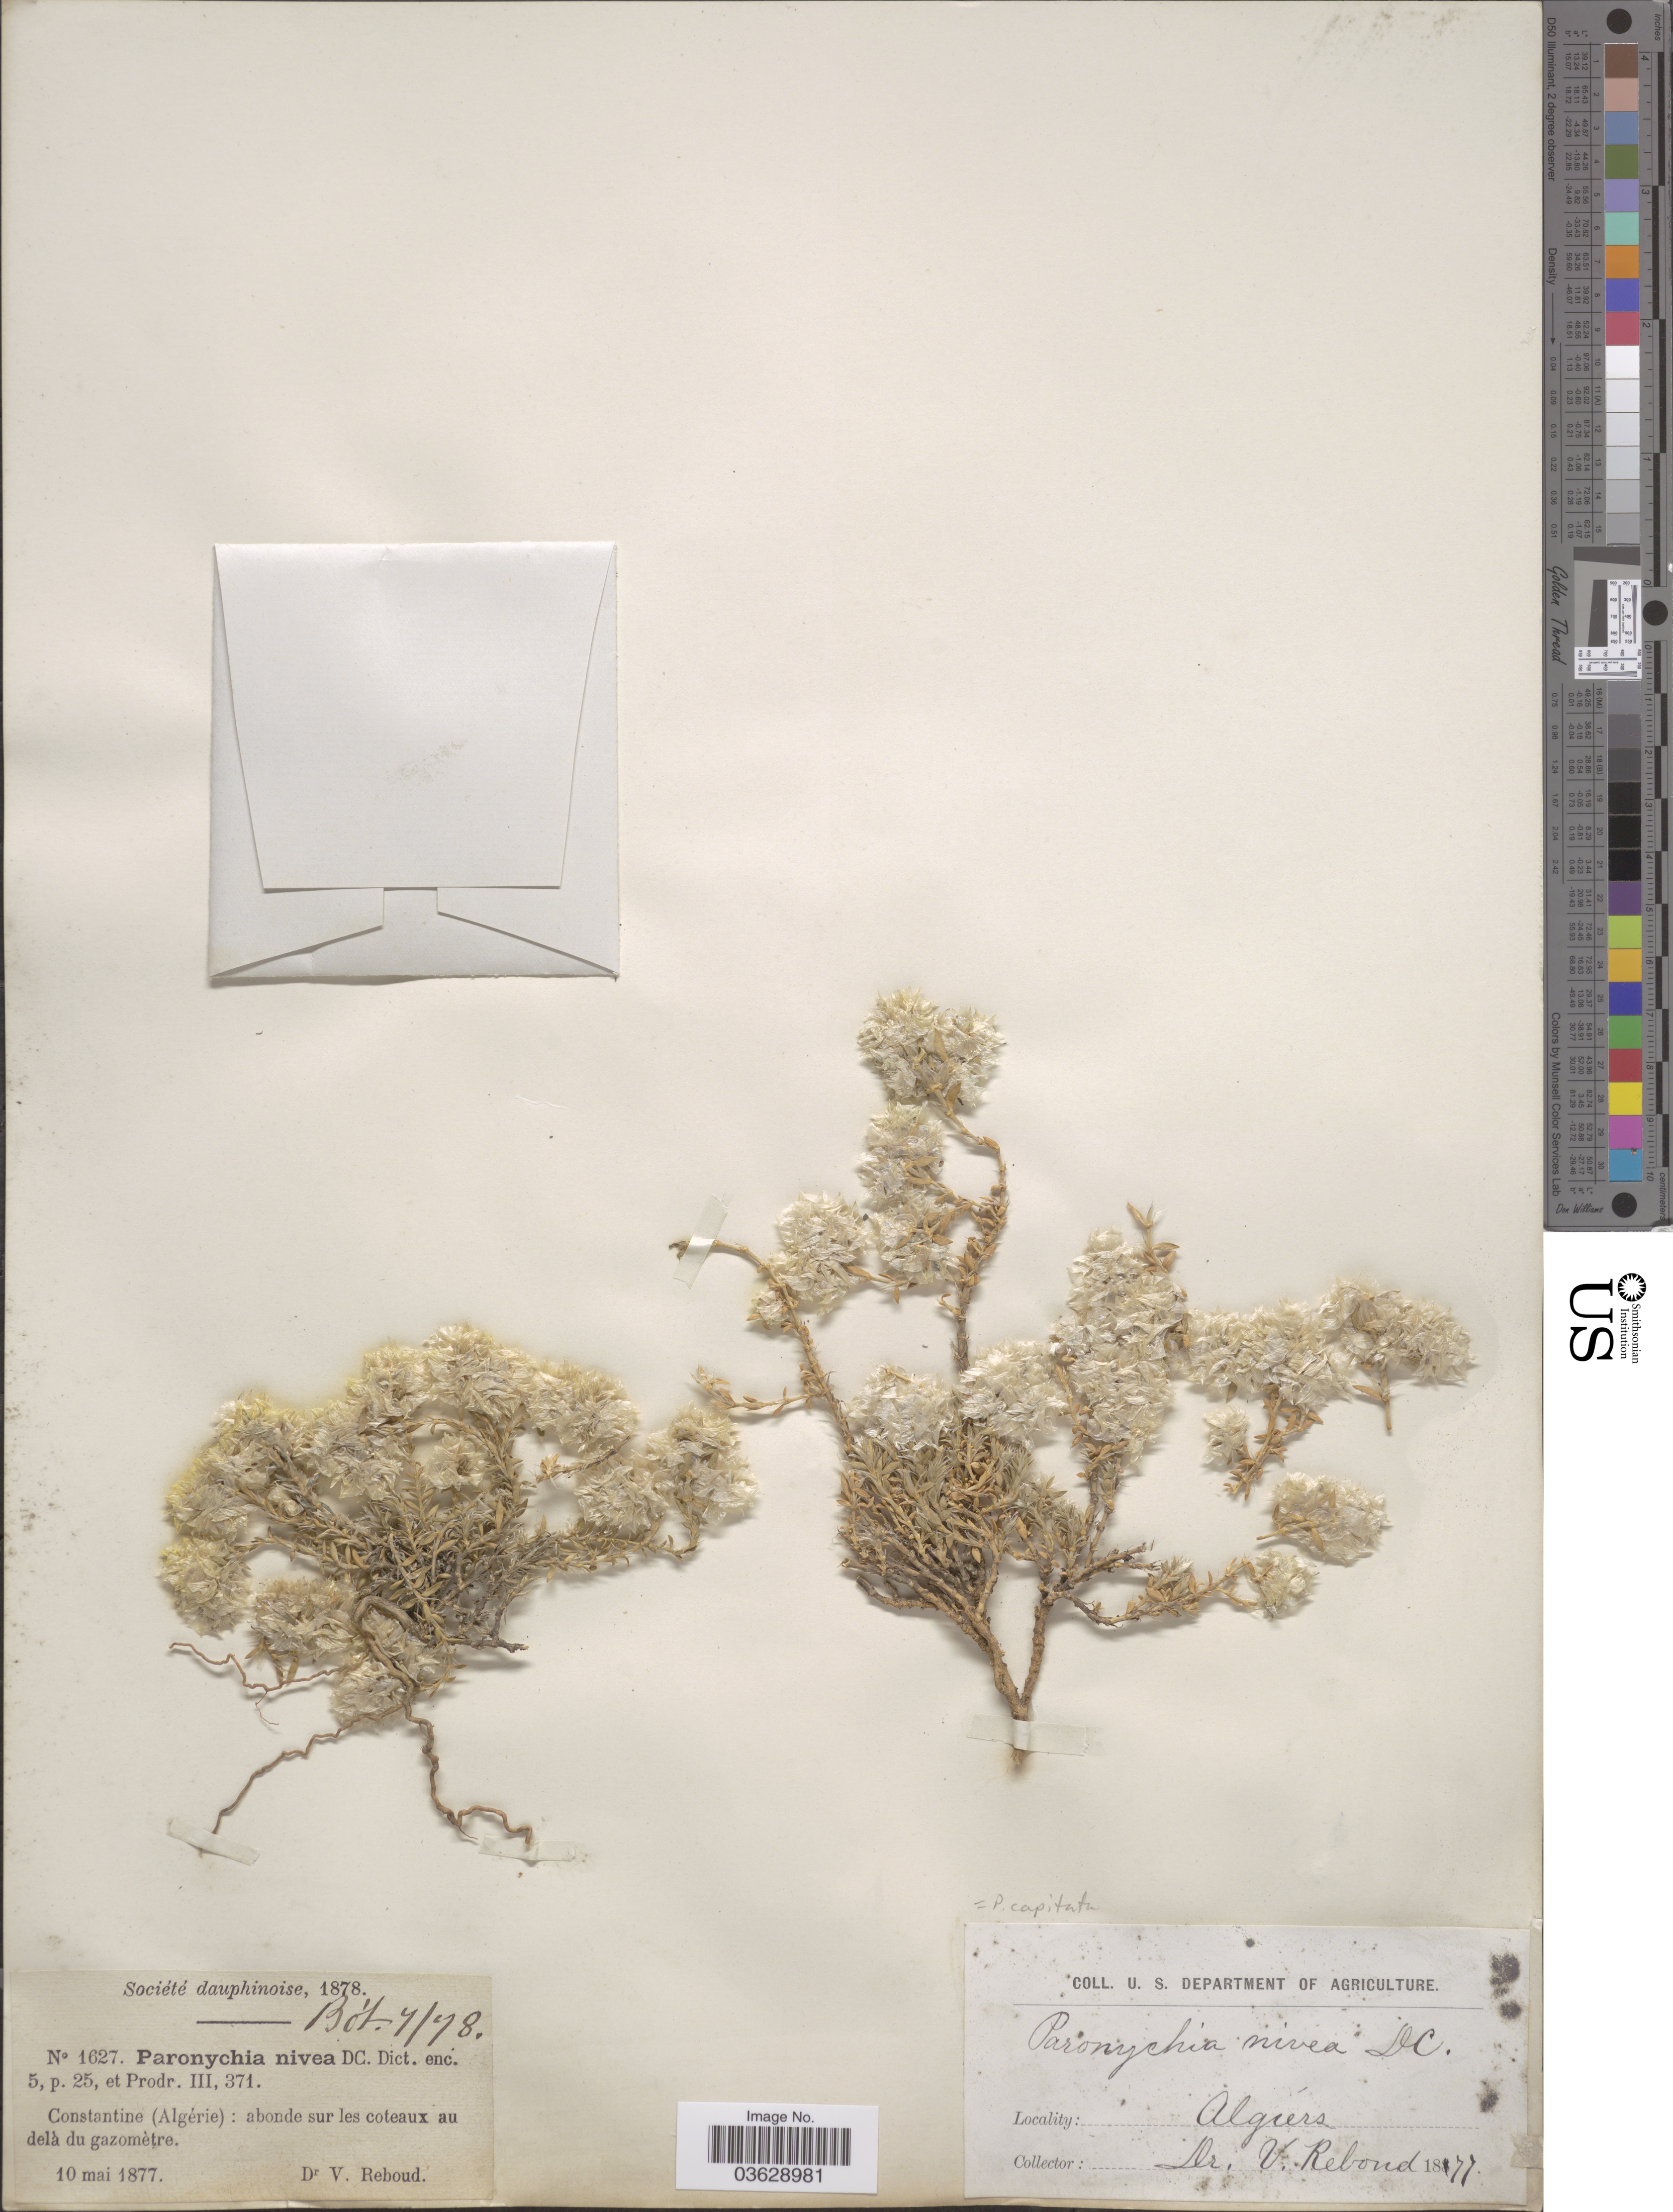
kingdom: Plantae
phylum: Tracheophyta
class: Magnoliopsida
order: Caryophyllales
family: Caryophyllaceae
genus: Paronychia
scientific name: Paronychia capitata subsp. capitata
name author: (L.) Lam.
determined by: Strong, Mark T., (BOT), Smithsonian Institution - National Museum of Natural History (UNITED STATES)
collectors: V. Reboud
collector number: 1627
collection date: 1877-05-10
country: Algeria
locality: Constantine (Algérie): abonde sur les coteaux au delà du gazomètre Algiérs.